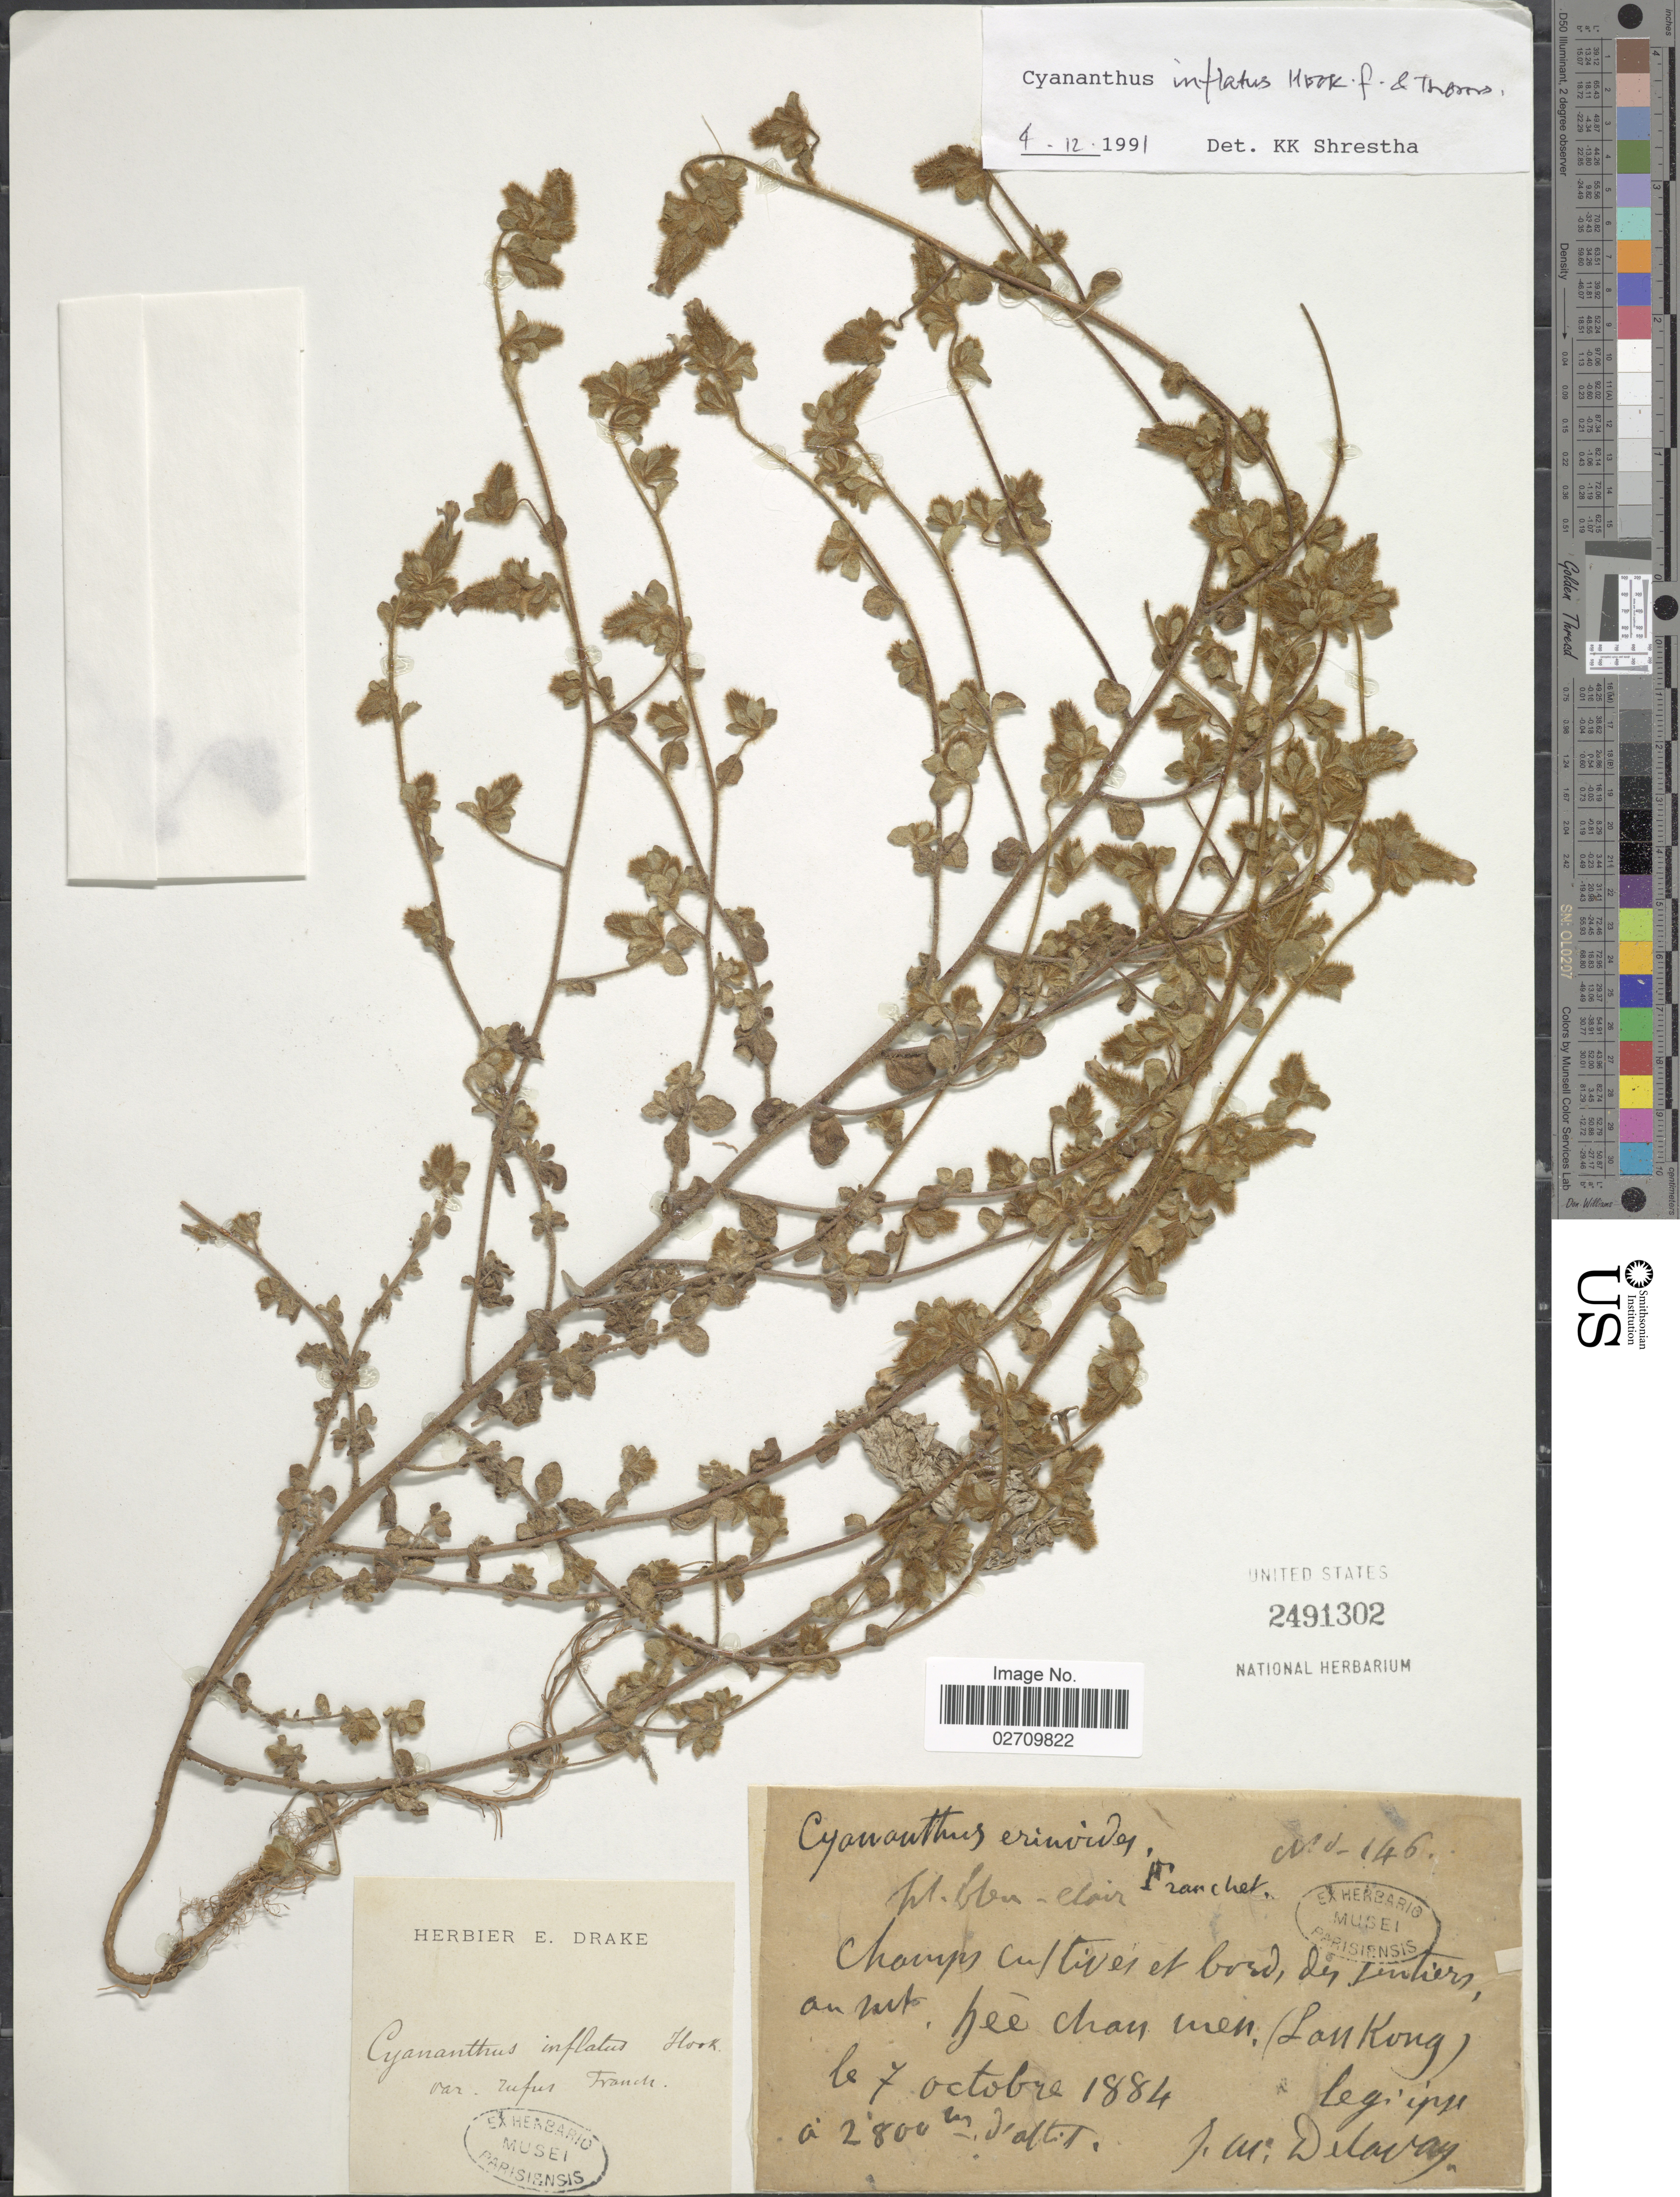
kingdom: Plantae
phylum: Tracheophyta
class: Magnoliopsida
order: Asterales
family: Campanulaceae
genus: Cyananthus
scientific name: Cyananthus inflatus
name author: Hook. f. & Thomson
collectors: -. Ipse & J. Delavay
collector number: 146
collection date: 1884-10-07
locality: Champs cultives et bord, des sentiers, an mt. nee chan men (Lan Kong) [interpreted]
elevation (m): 2800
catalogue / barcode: US 2491302